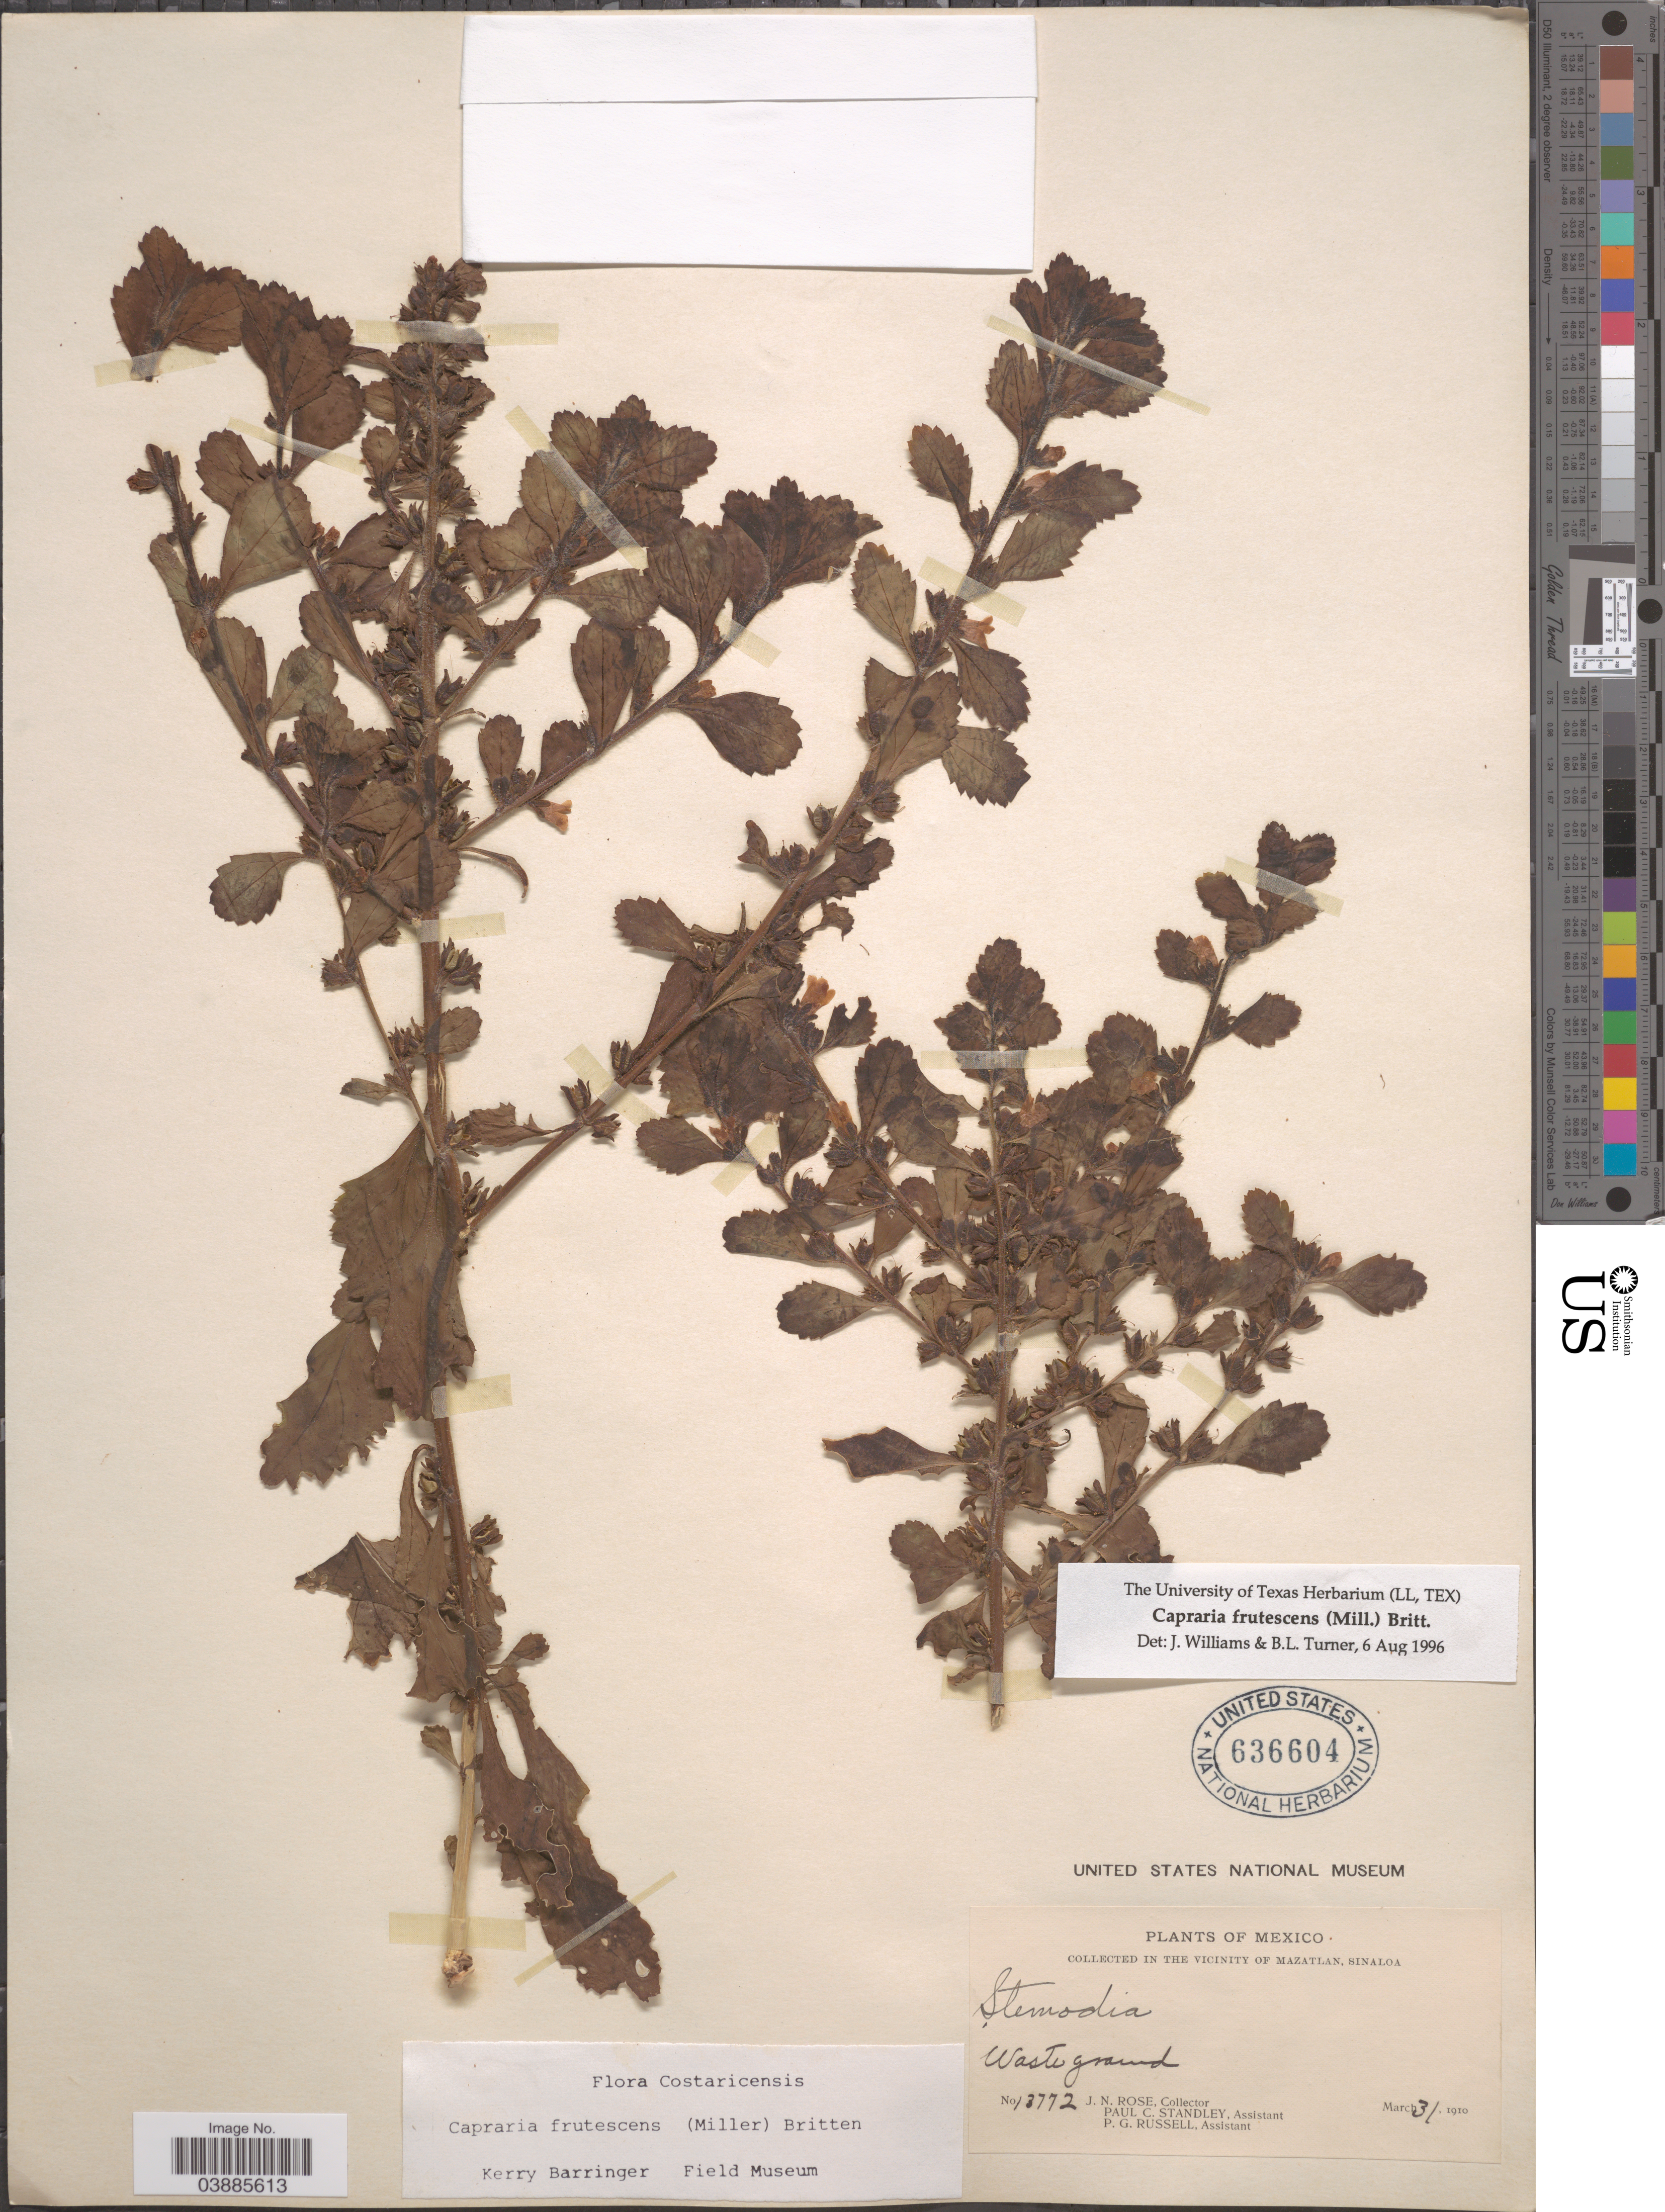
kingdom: Plantae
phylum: Tracheophyta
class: Magnoliopsida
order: Lamiales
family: Scrophulariaceae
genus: Capraria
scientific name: Capraria frutescens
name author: (Mill.) Britton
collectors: J. N. Rose, P. C. Standley & P. G. Russell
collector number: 13772*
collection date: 1910-03-31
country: Mexico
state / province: Sinaloa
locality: In the vicinity of Mazatlan.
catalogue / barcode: US 636604